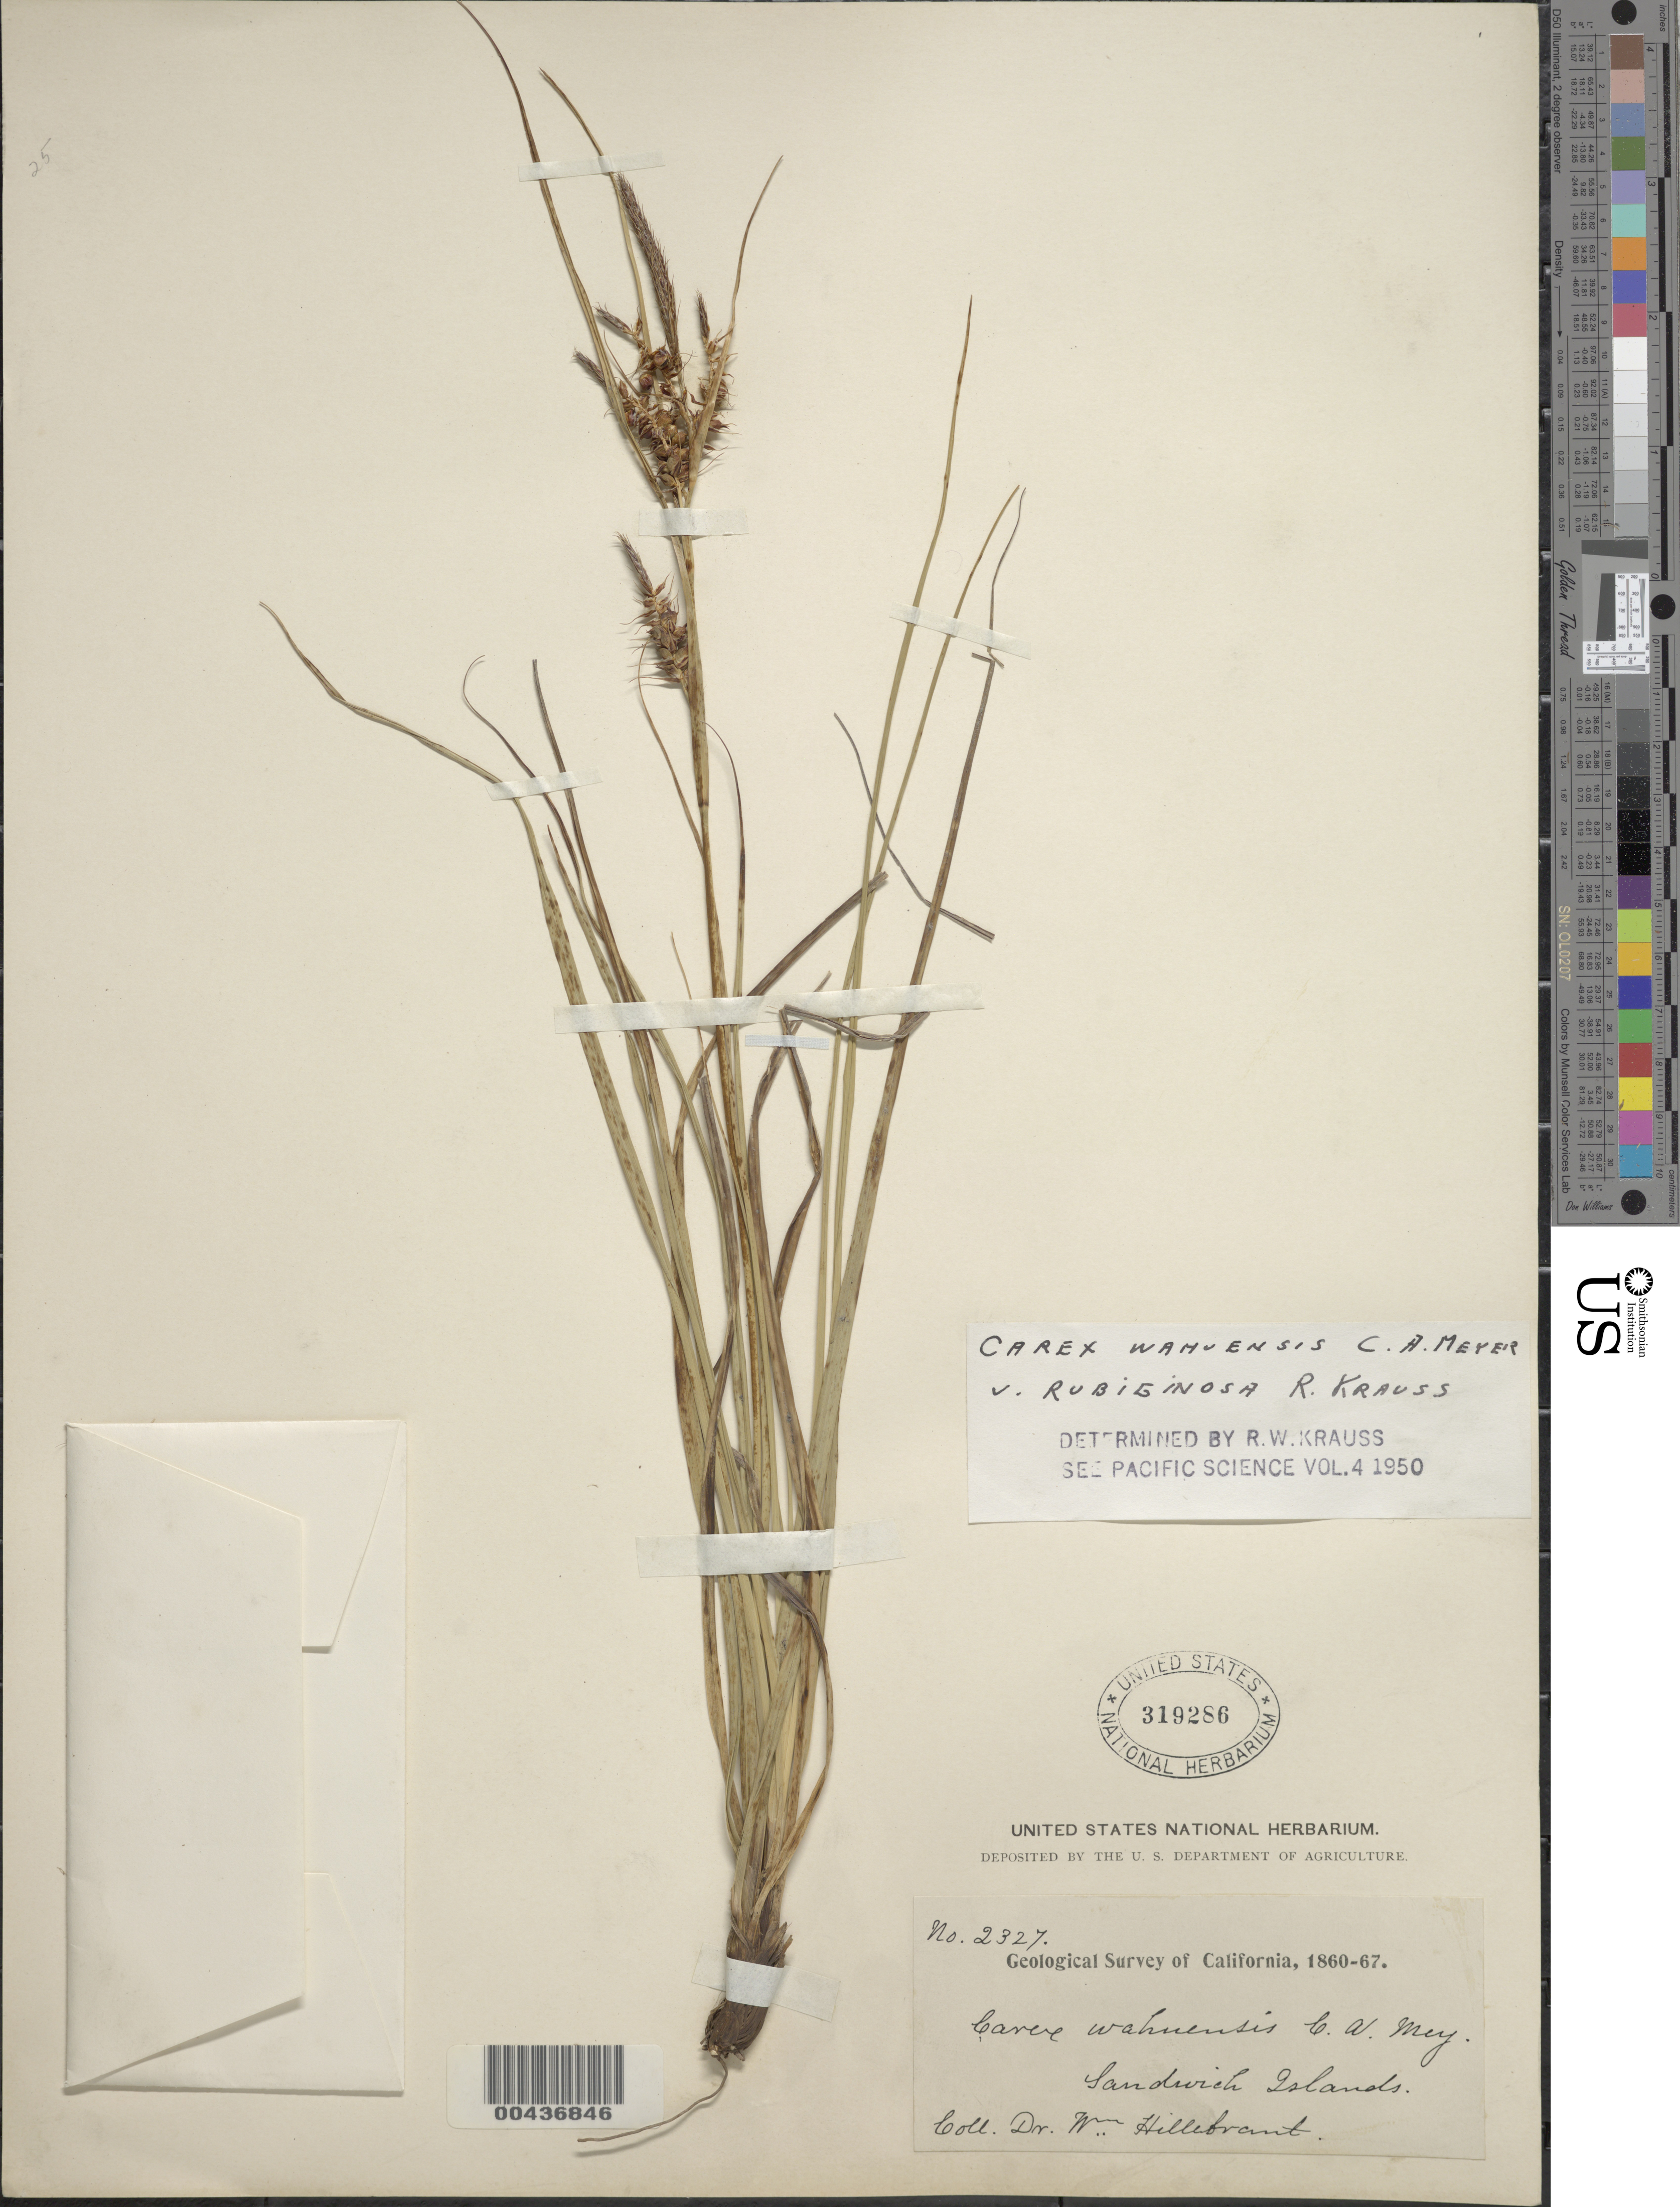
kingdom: Plantae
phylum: Tracheophyta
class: Liliopsida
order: Poales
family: Cyperaceae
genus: Carex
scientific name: Carex wahuensis subsp. rubiginosa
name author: (R.W. Krauss) T. Koyama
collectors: W. Hillebrand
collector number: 2327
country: United States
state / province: Hawaii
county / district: Hawaii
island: Hawaii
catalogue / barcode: US 319286